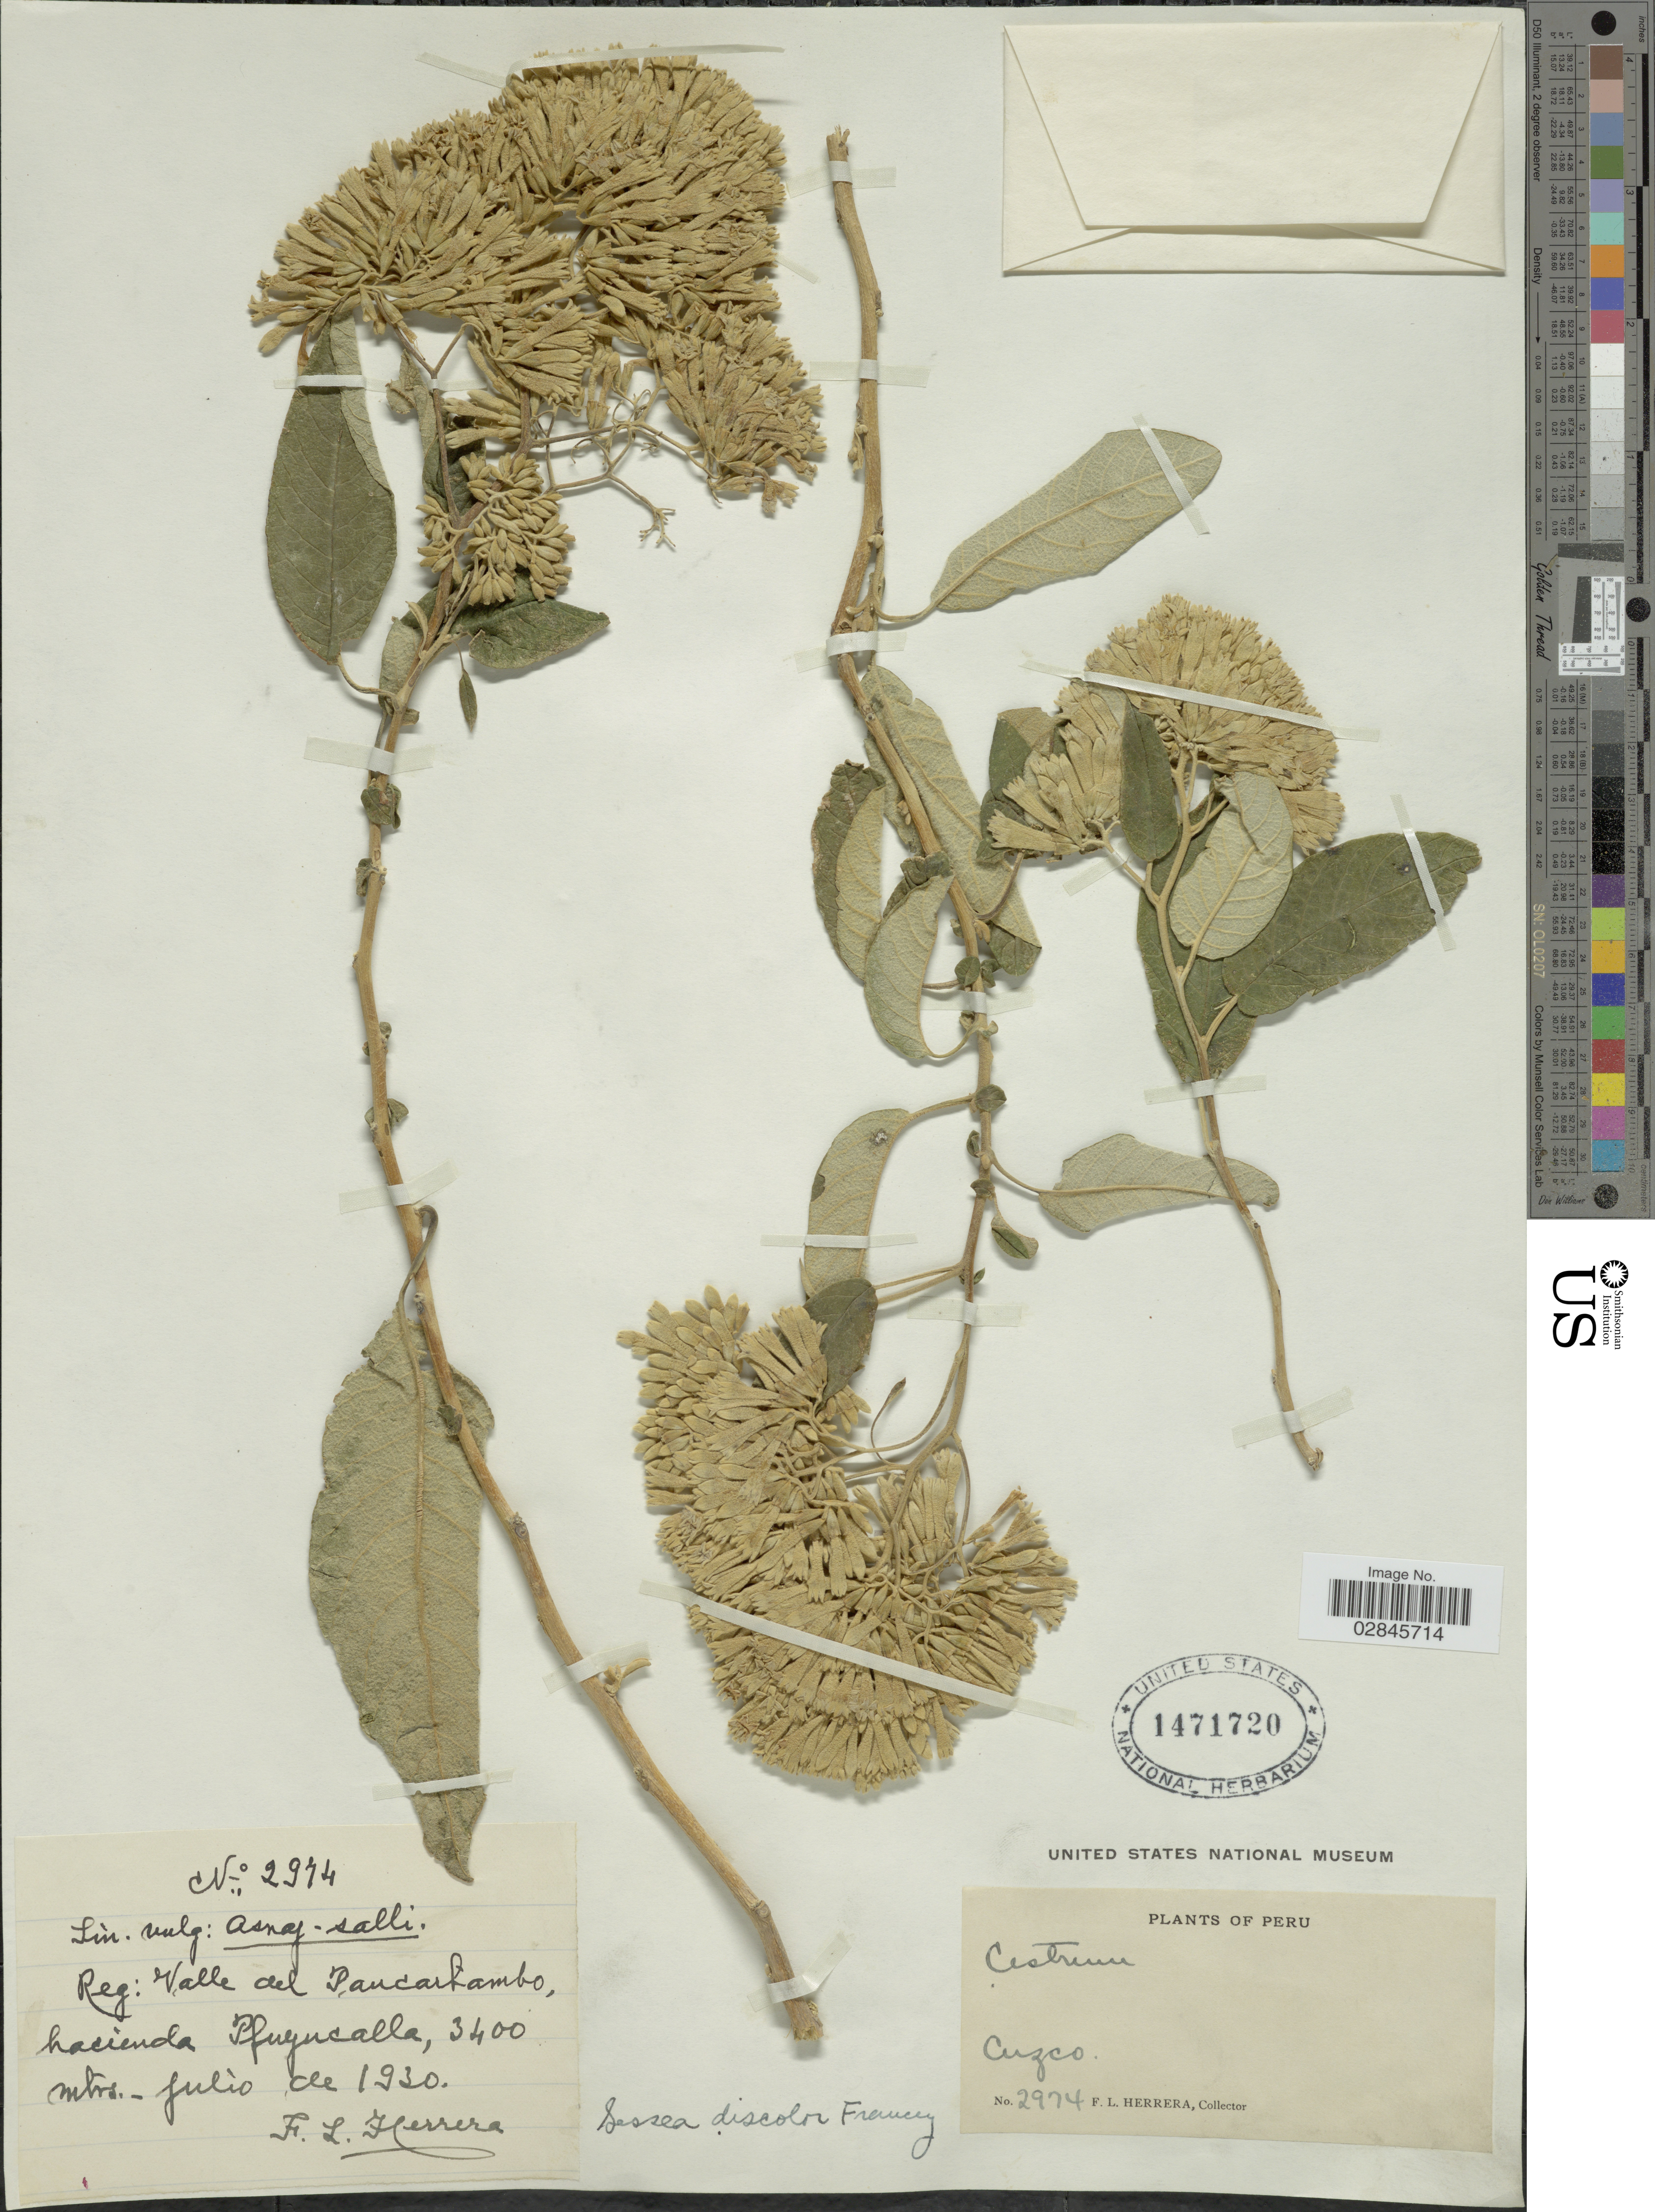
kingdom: Plantae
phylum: Tracheophyta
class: Magnoliopsida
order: Solanales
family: Solanaceae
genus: Sessea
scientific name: Sessea discolor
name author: Francey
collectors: F. L. Herrera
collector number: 2974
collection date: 1930-07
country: Peru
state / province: Cusco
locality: Reg: Valle del Paucartambo, hacienda Pfuyucalla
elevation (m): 3400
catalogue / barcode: US 1471720